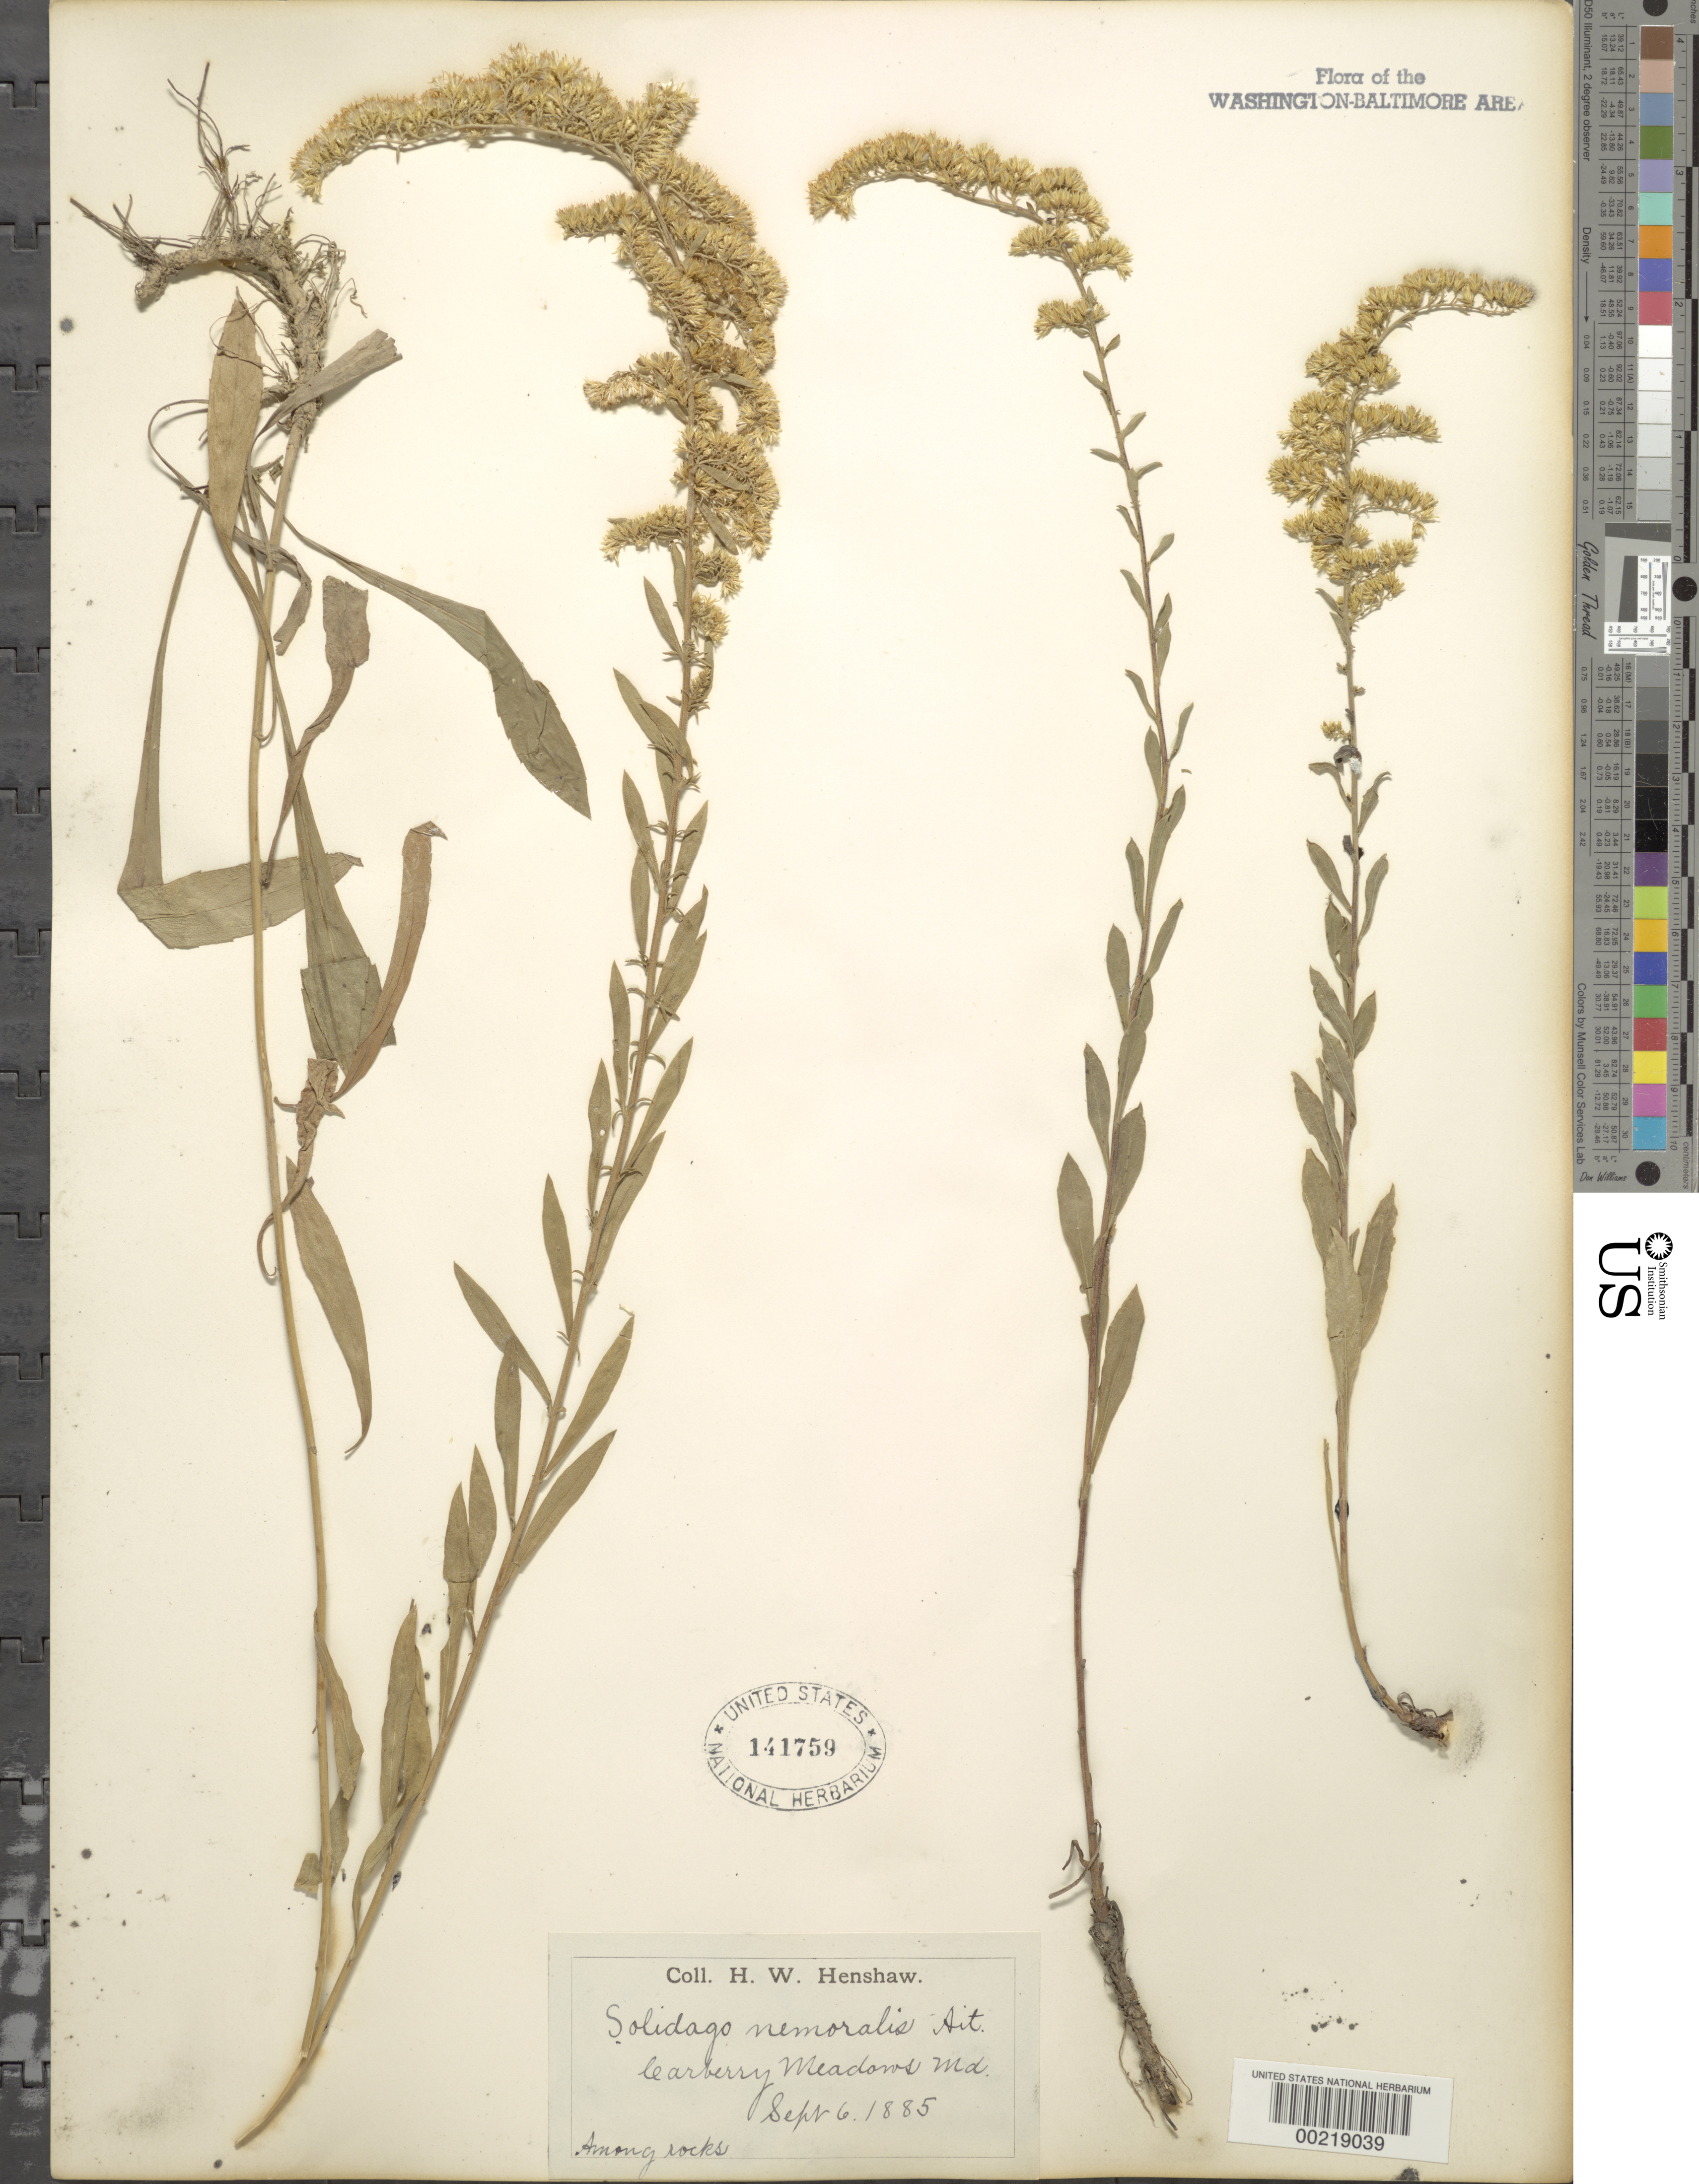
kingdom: Plantae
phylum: Tracheophyta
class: Magnoliopsida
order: Asterales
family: Asteraceae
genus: Solidago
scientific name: Solidago nemoralis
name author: Aiton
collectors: H. Henshaw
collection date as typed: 06 Sep 1885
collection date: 1885-09-06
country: United States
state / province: Maryland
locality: Carberry meadows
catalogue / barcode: US 141759